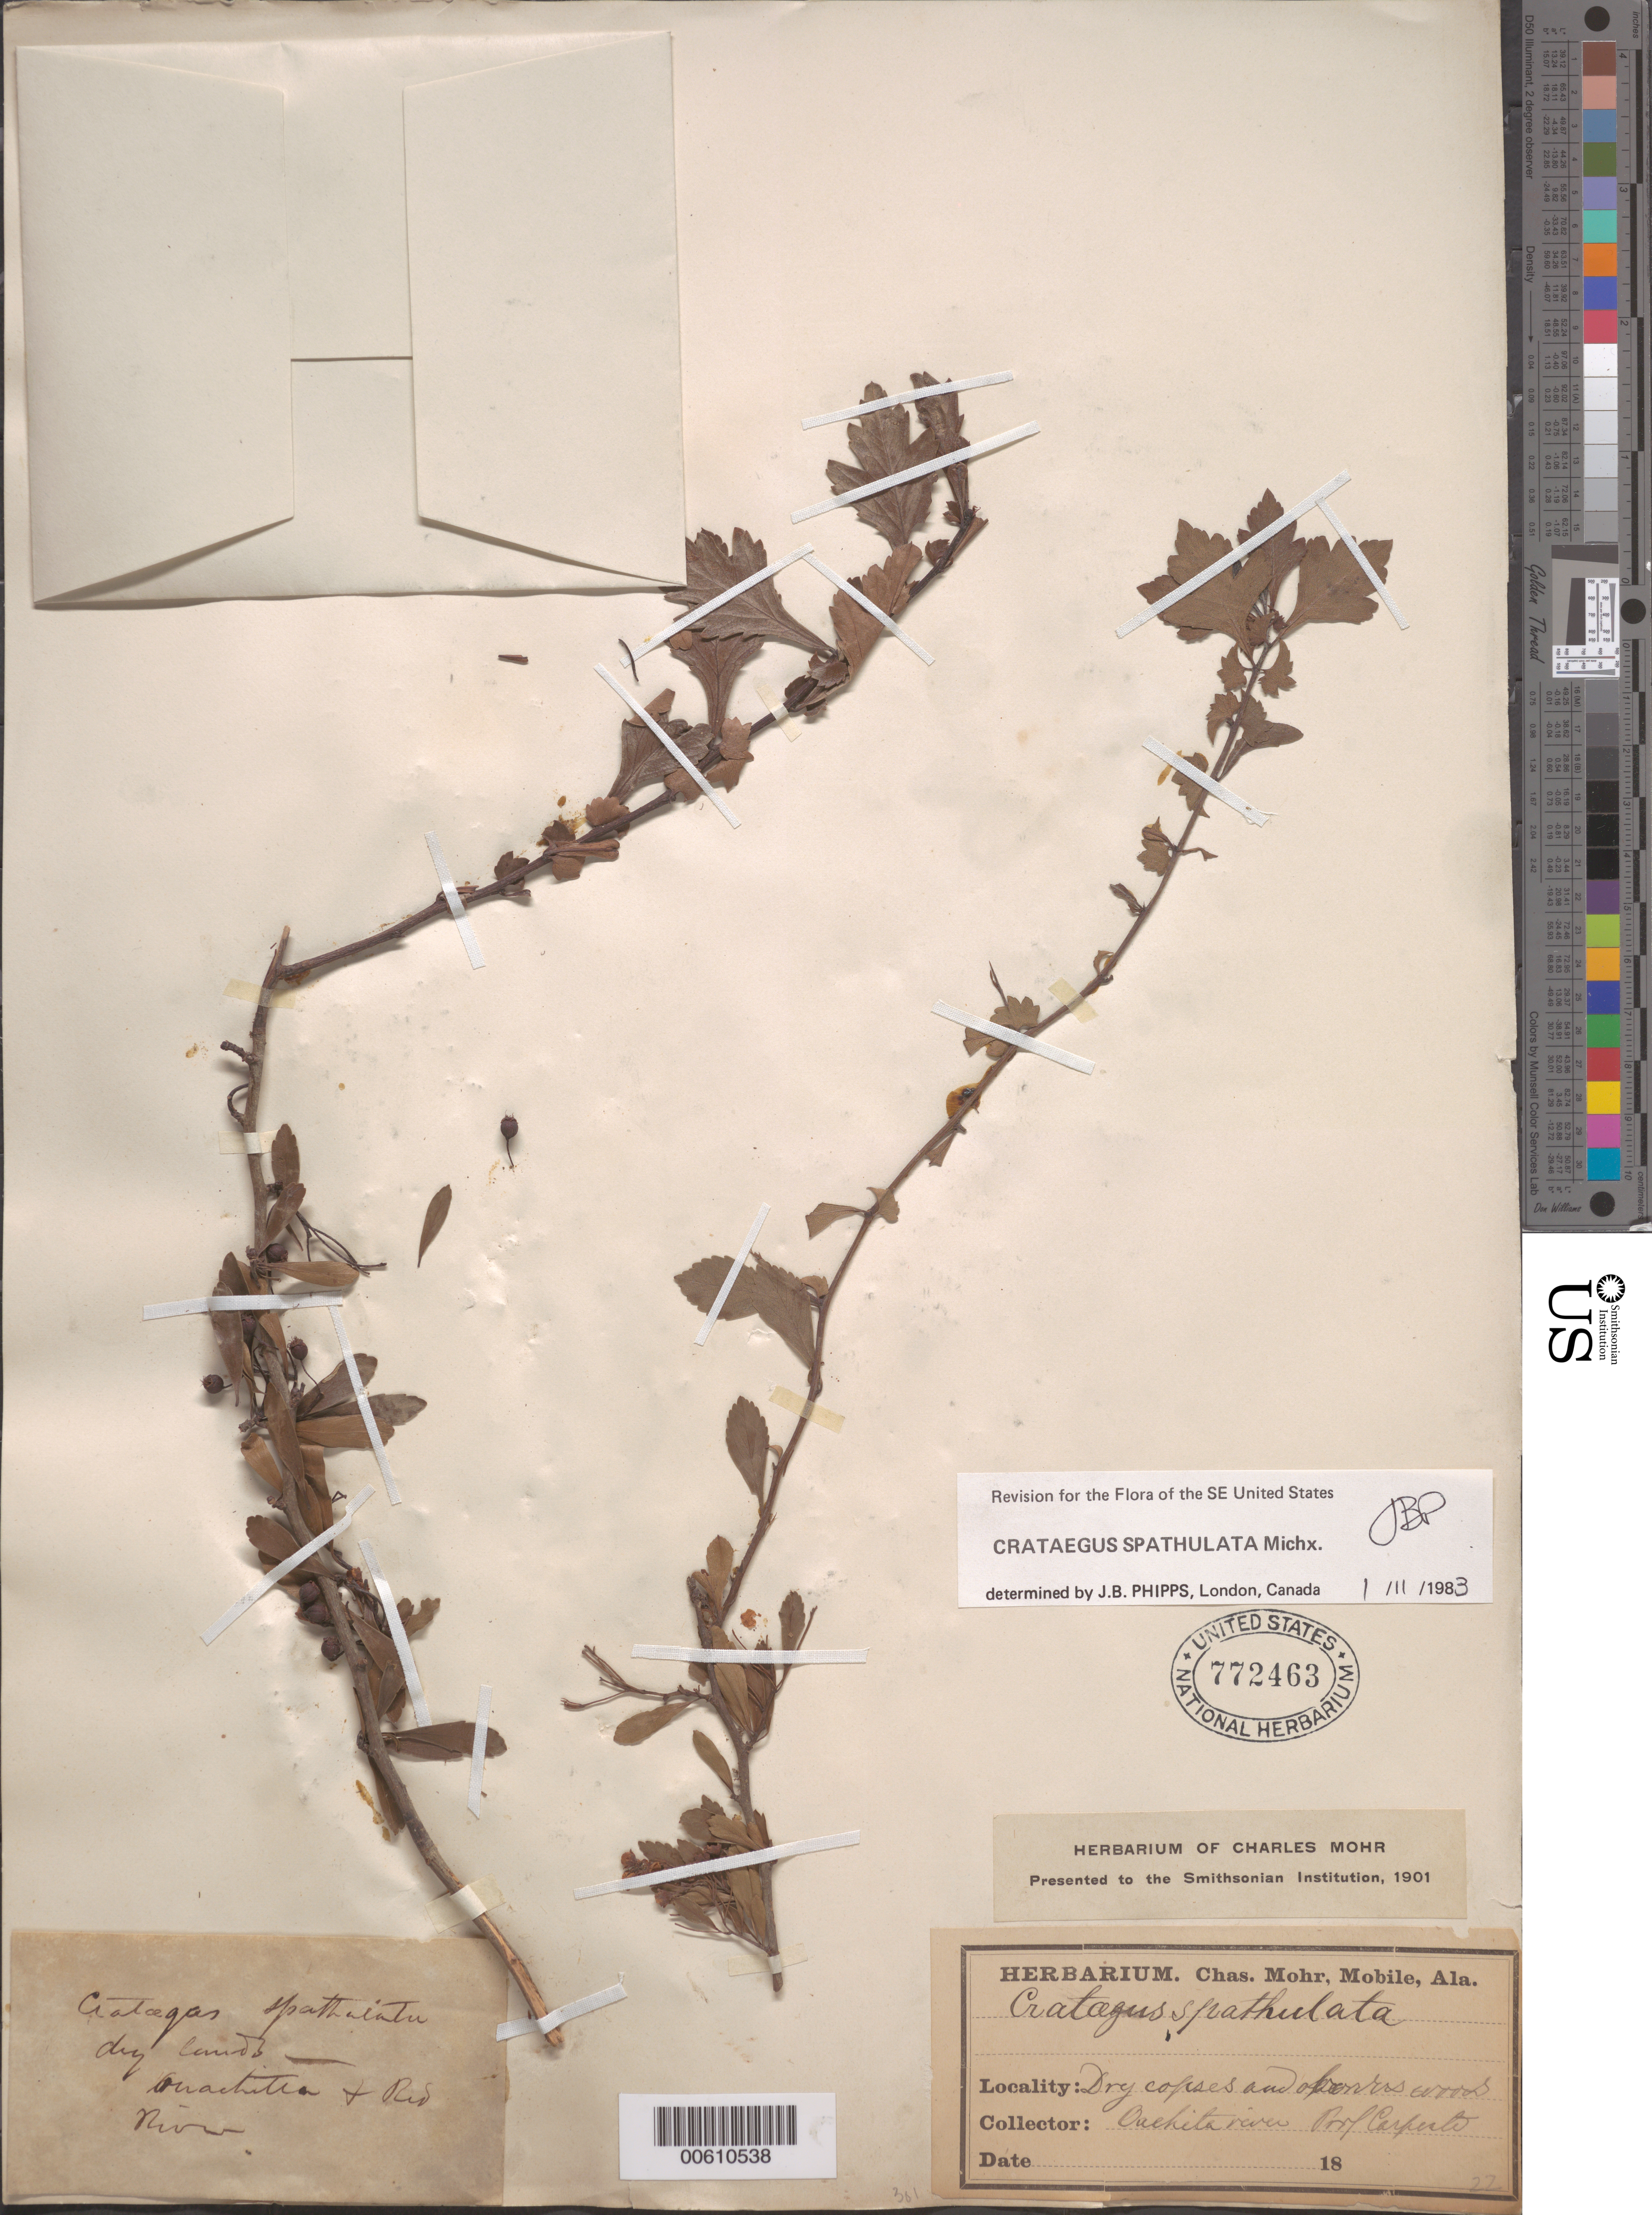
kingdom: Plantae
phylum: Tracheophyta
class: Magnoliopsida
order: Rosales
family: Rosaceae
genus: Crataegus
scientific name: Crataegus spathulata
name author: Michx.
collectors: P. Carpeate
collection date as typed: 18--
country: United States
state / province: Arkansas / Louisiana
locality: Ouchita river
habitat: Dry copses and [illegible] woods.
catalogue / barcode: US 772463